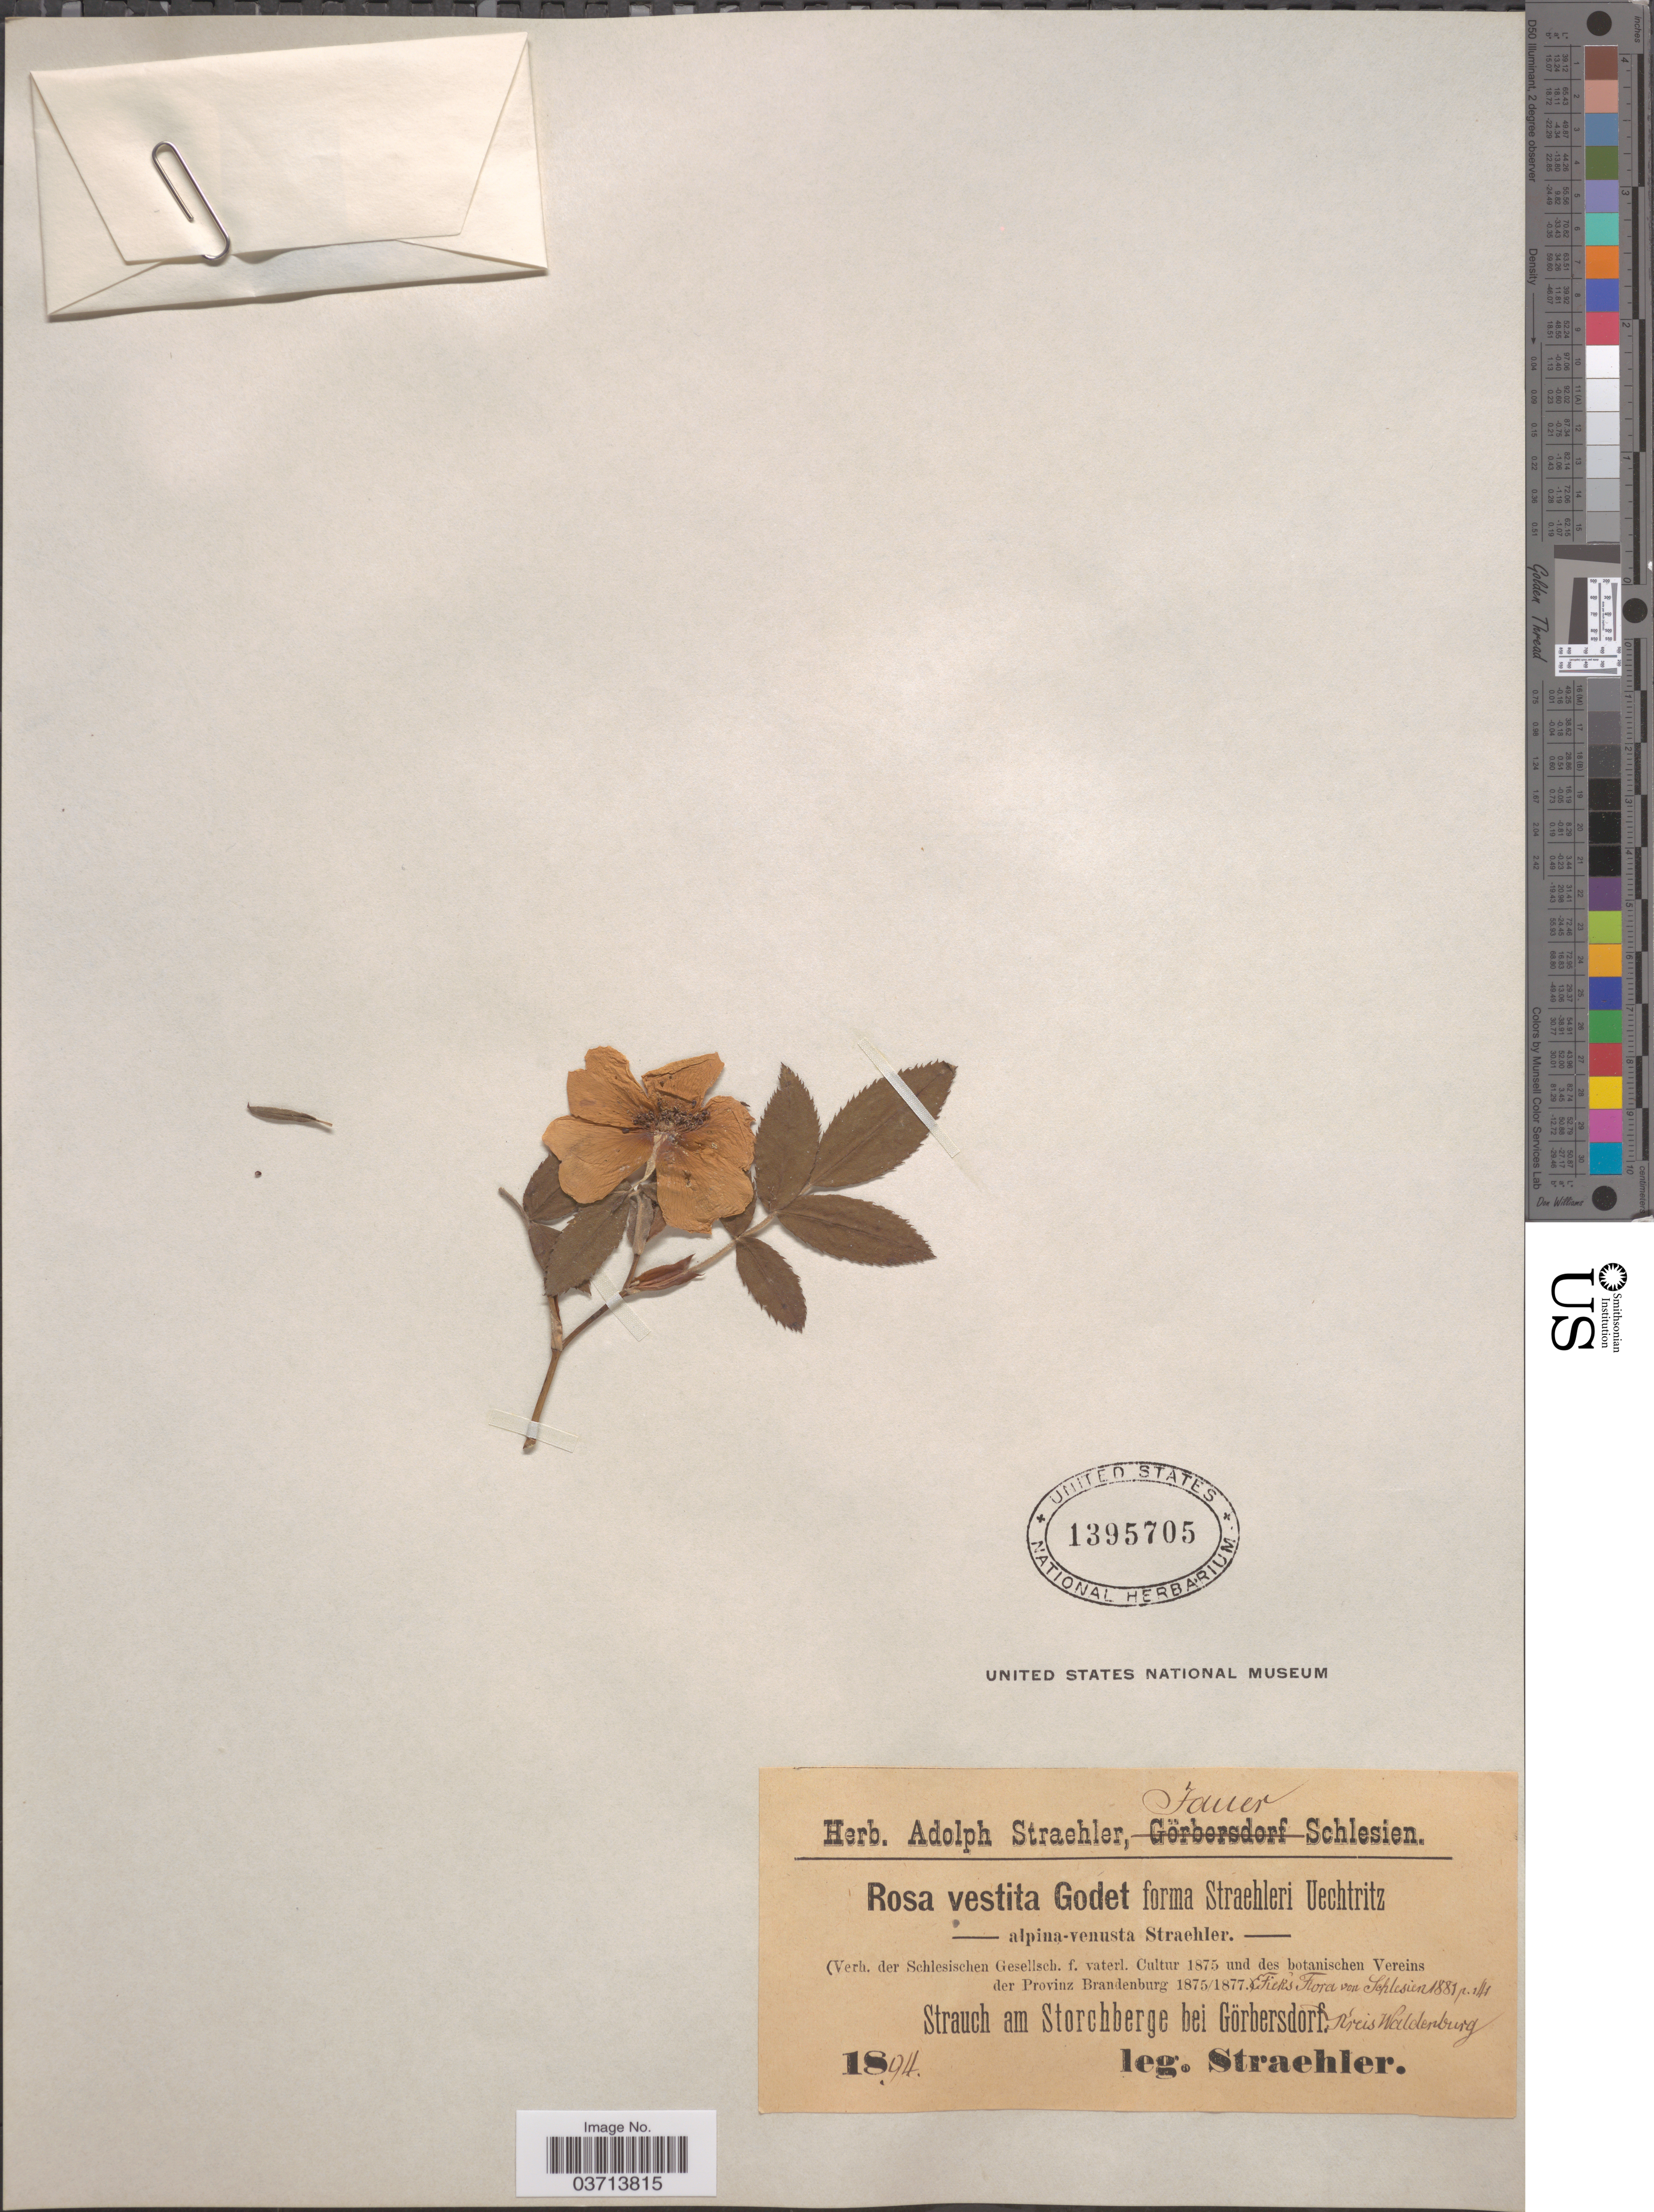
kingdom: Plantae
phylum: Tracheophyta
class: Magnoliopsida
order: Rosales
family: Rosaceae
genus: Rosa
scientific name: Rosa vestita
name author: Sternb.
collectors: A. Straehler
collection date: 1894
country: Poland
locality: Strauch am Storchberge bei Görbersdorf. N'reis [interpreted] Walderburg.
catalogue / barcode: US 1395705